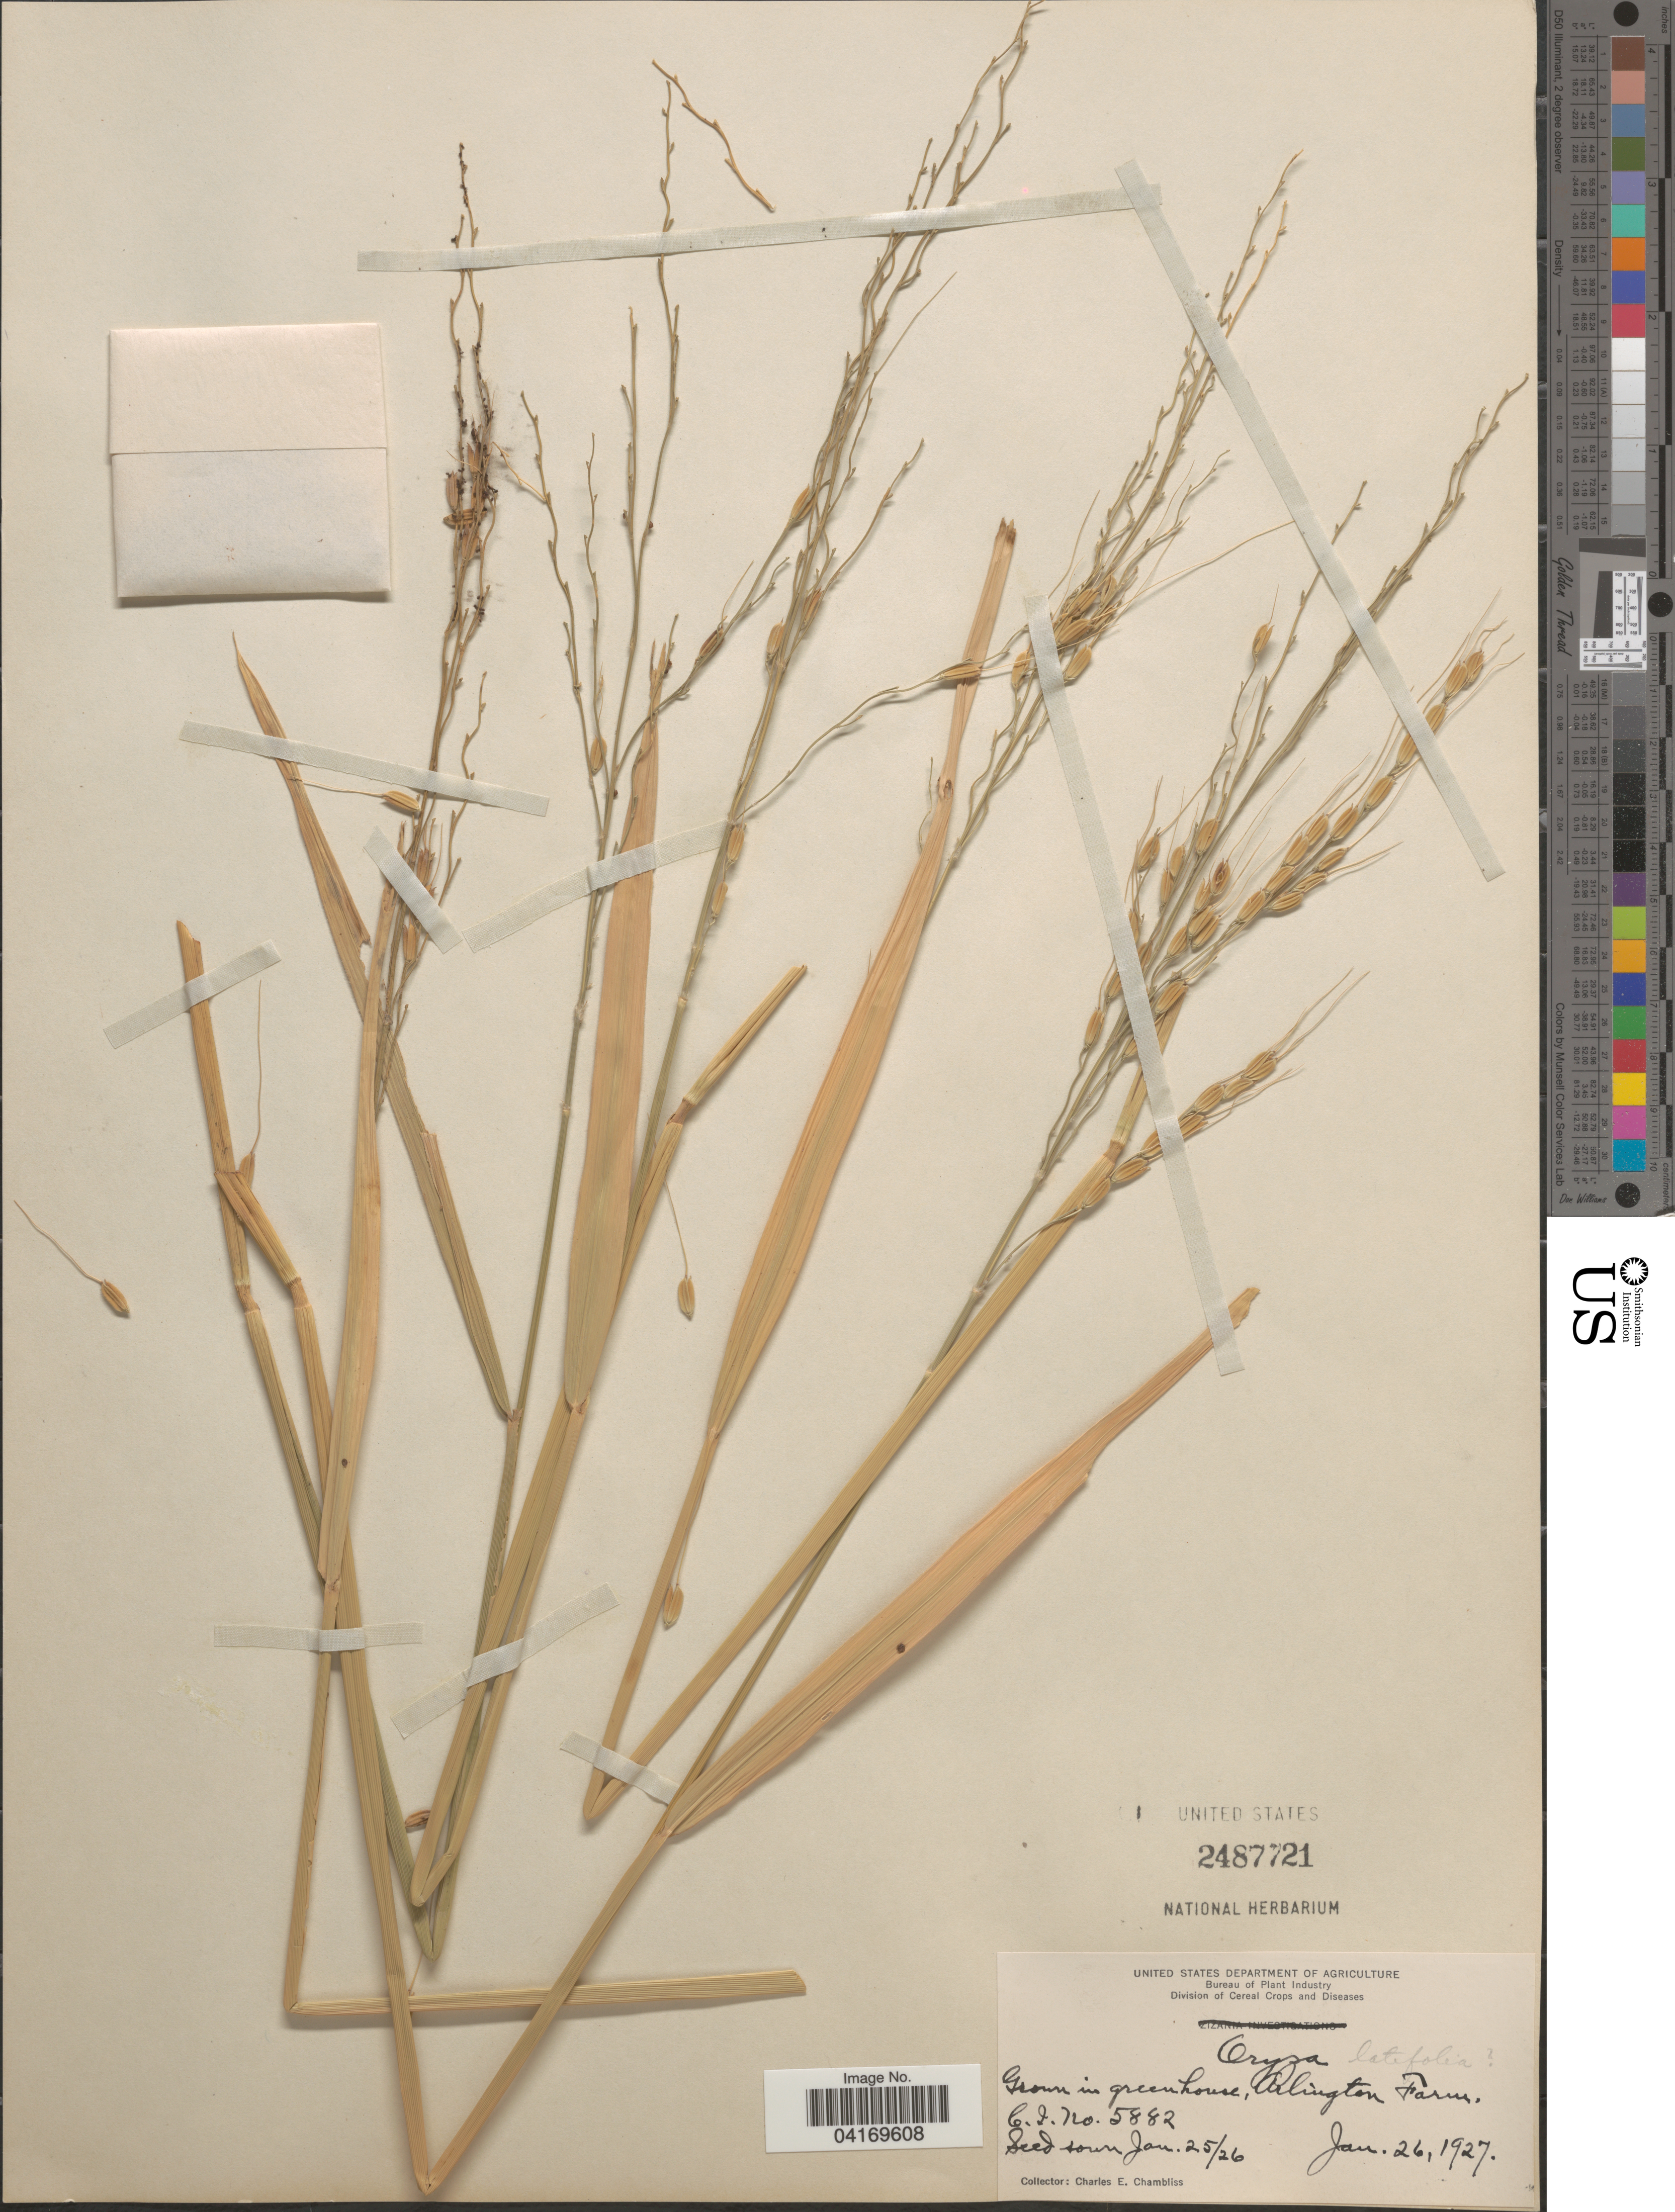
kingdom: Plantae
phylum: Tracheophyta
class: Liliopsida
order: Poales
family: Poaceae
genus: Oryza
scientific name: Oryza sp.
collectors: C. Chambliss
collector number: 5882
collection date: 1927-01-26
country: United States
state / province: Virginia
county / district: Arlington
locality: Grown in greenhouse, Arlington Farm.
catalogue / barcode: US 2487721